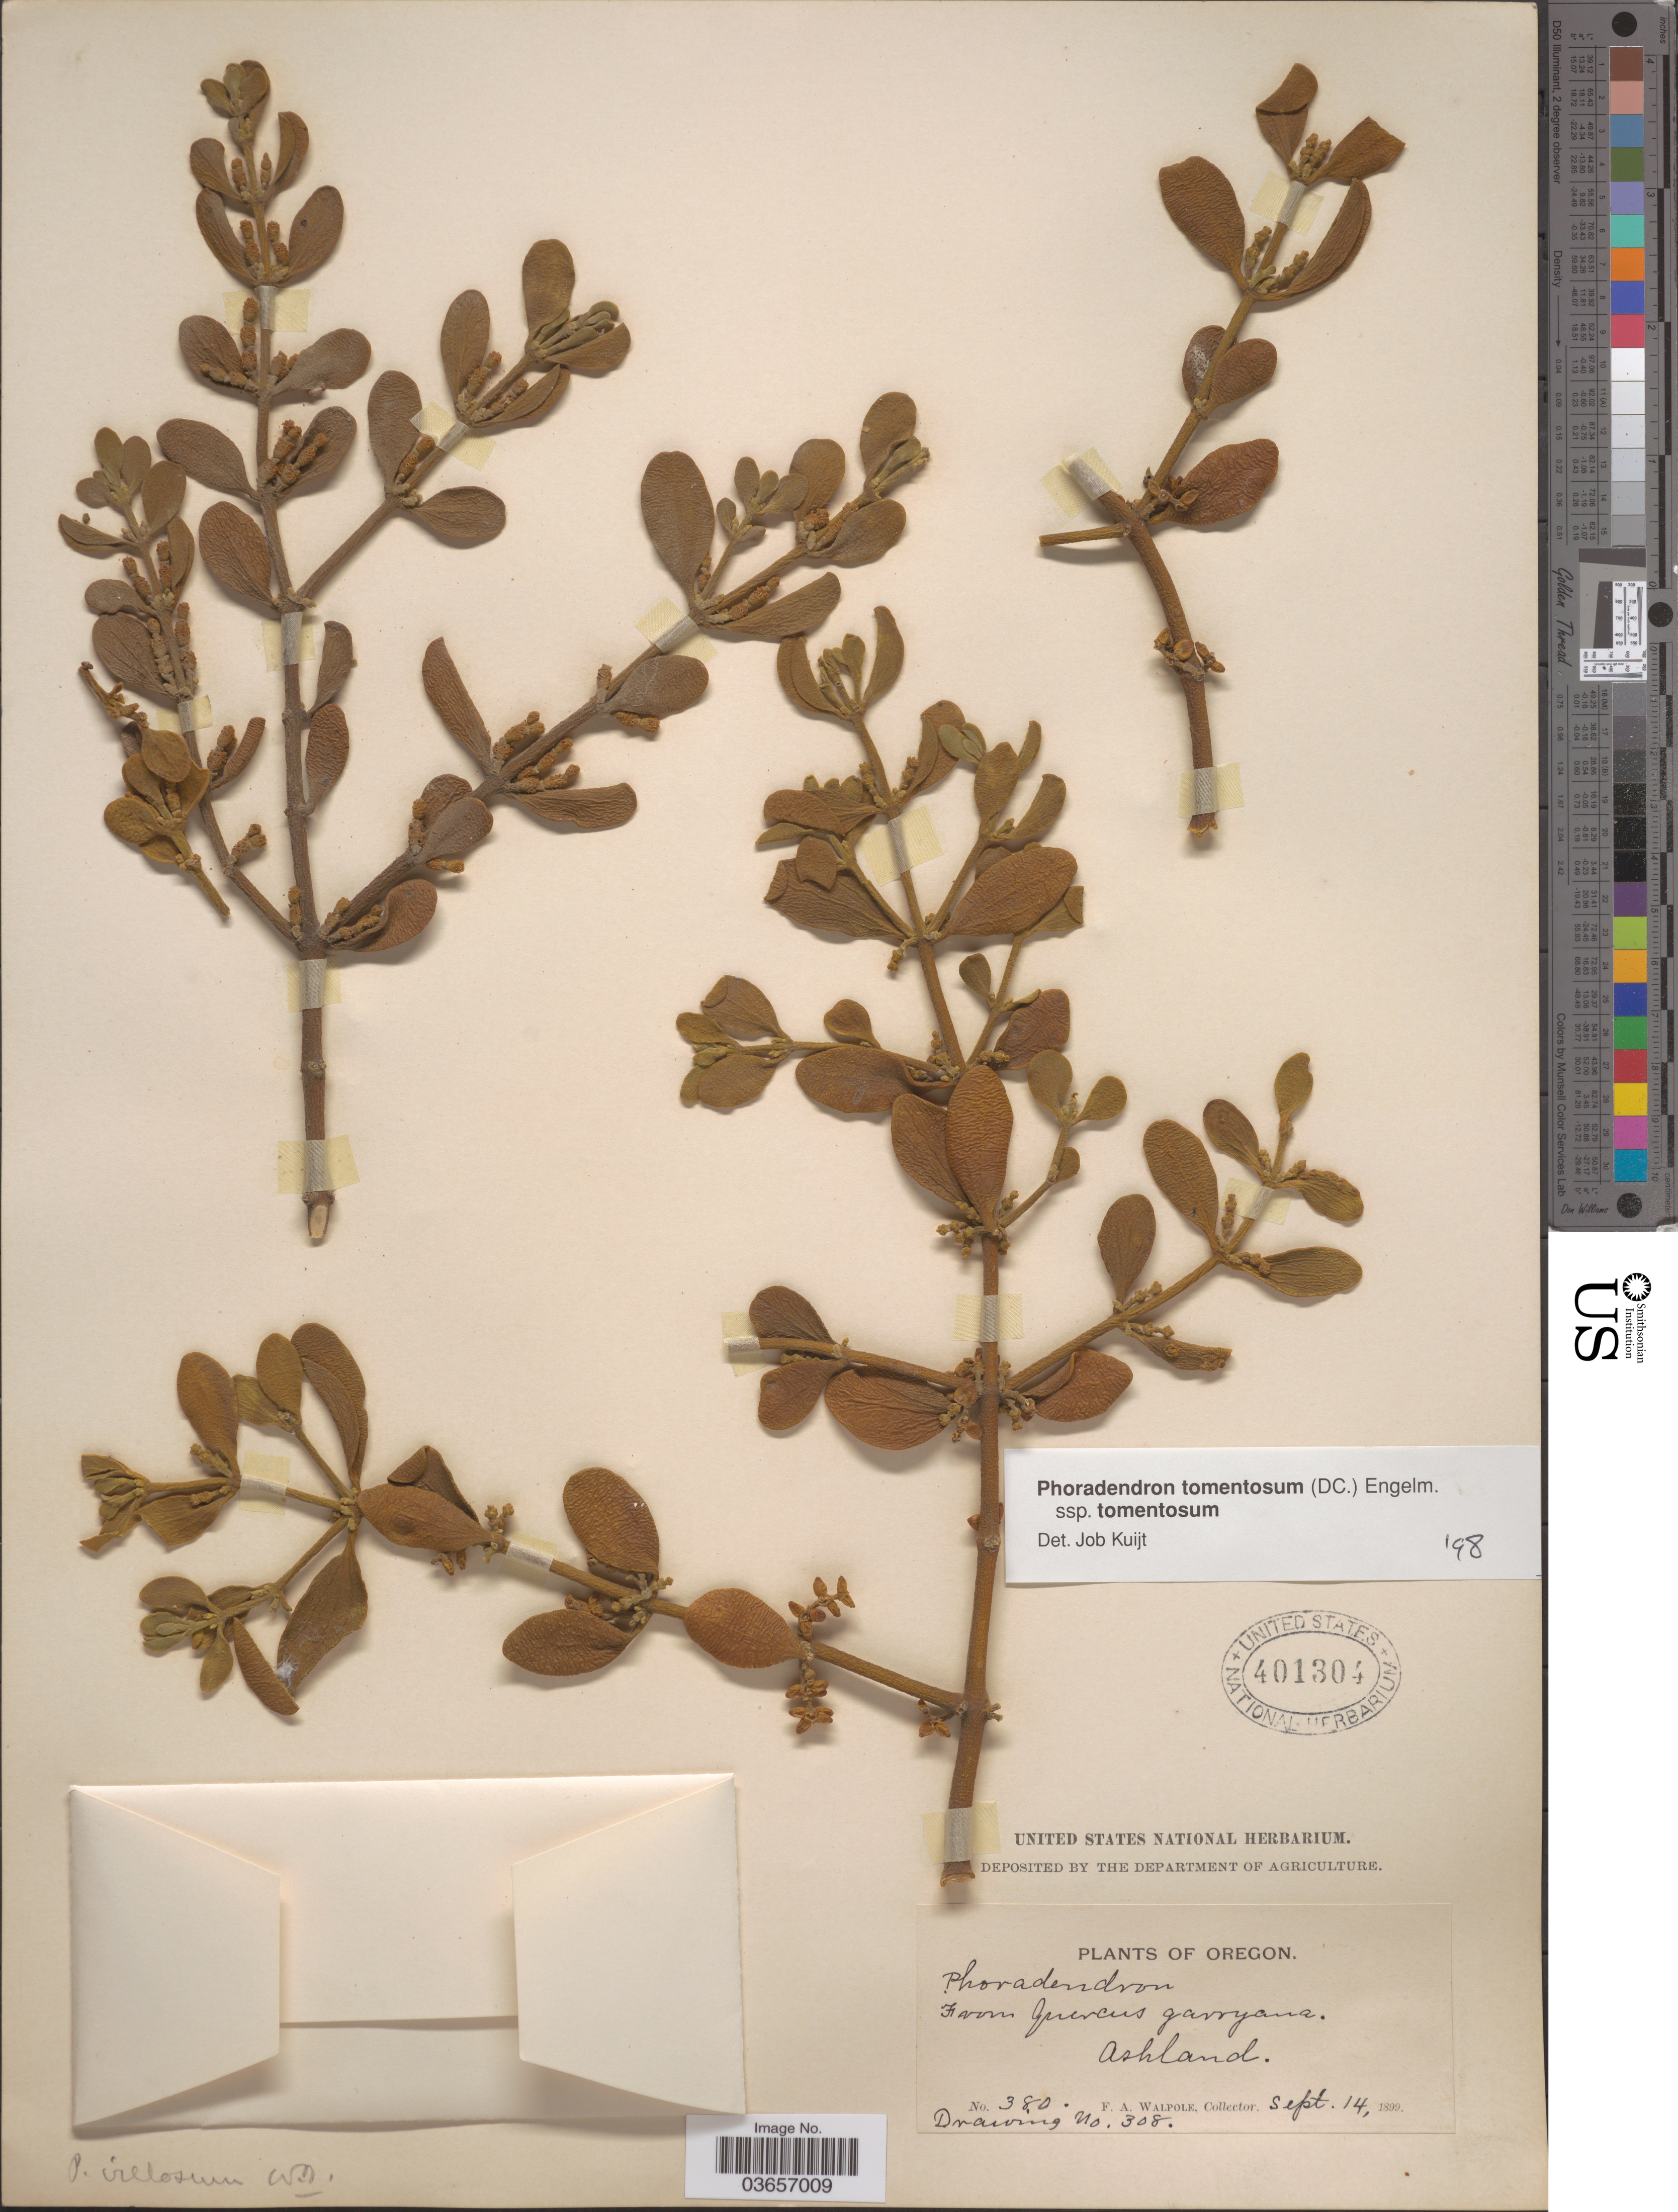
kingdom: Plantae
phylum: Tracheophyta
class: Magnoliopsida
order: Santalales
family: Viscaceae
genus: Phoradendron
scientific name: Phoradendron sp.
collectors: F. Walpole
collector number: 380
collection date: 1899-09-14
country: United States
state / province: Oregon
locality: Ashland.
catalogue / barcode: US 401304